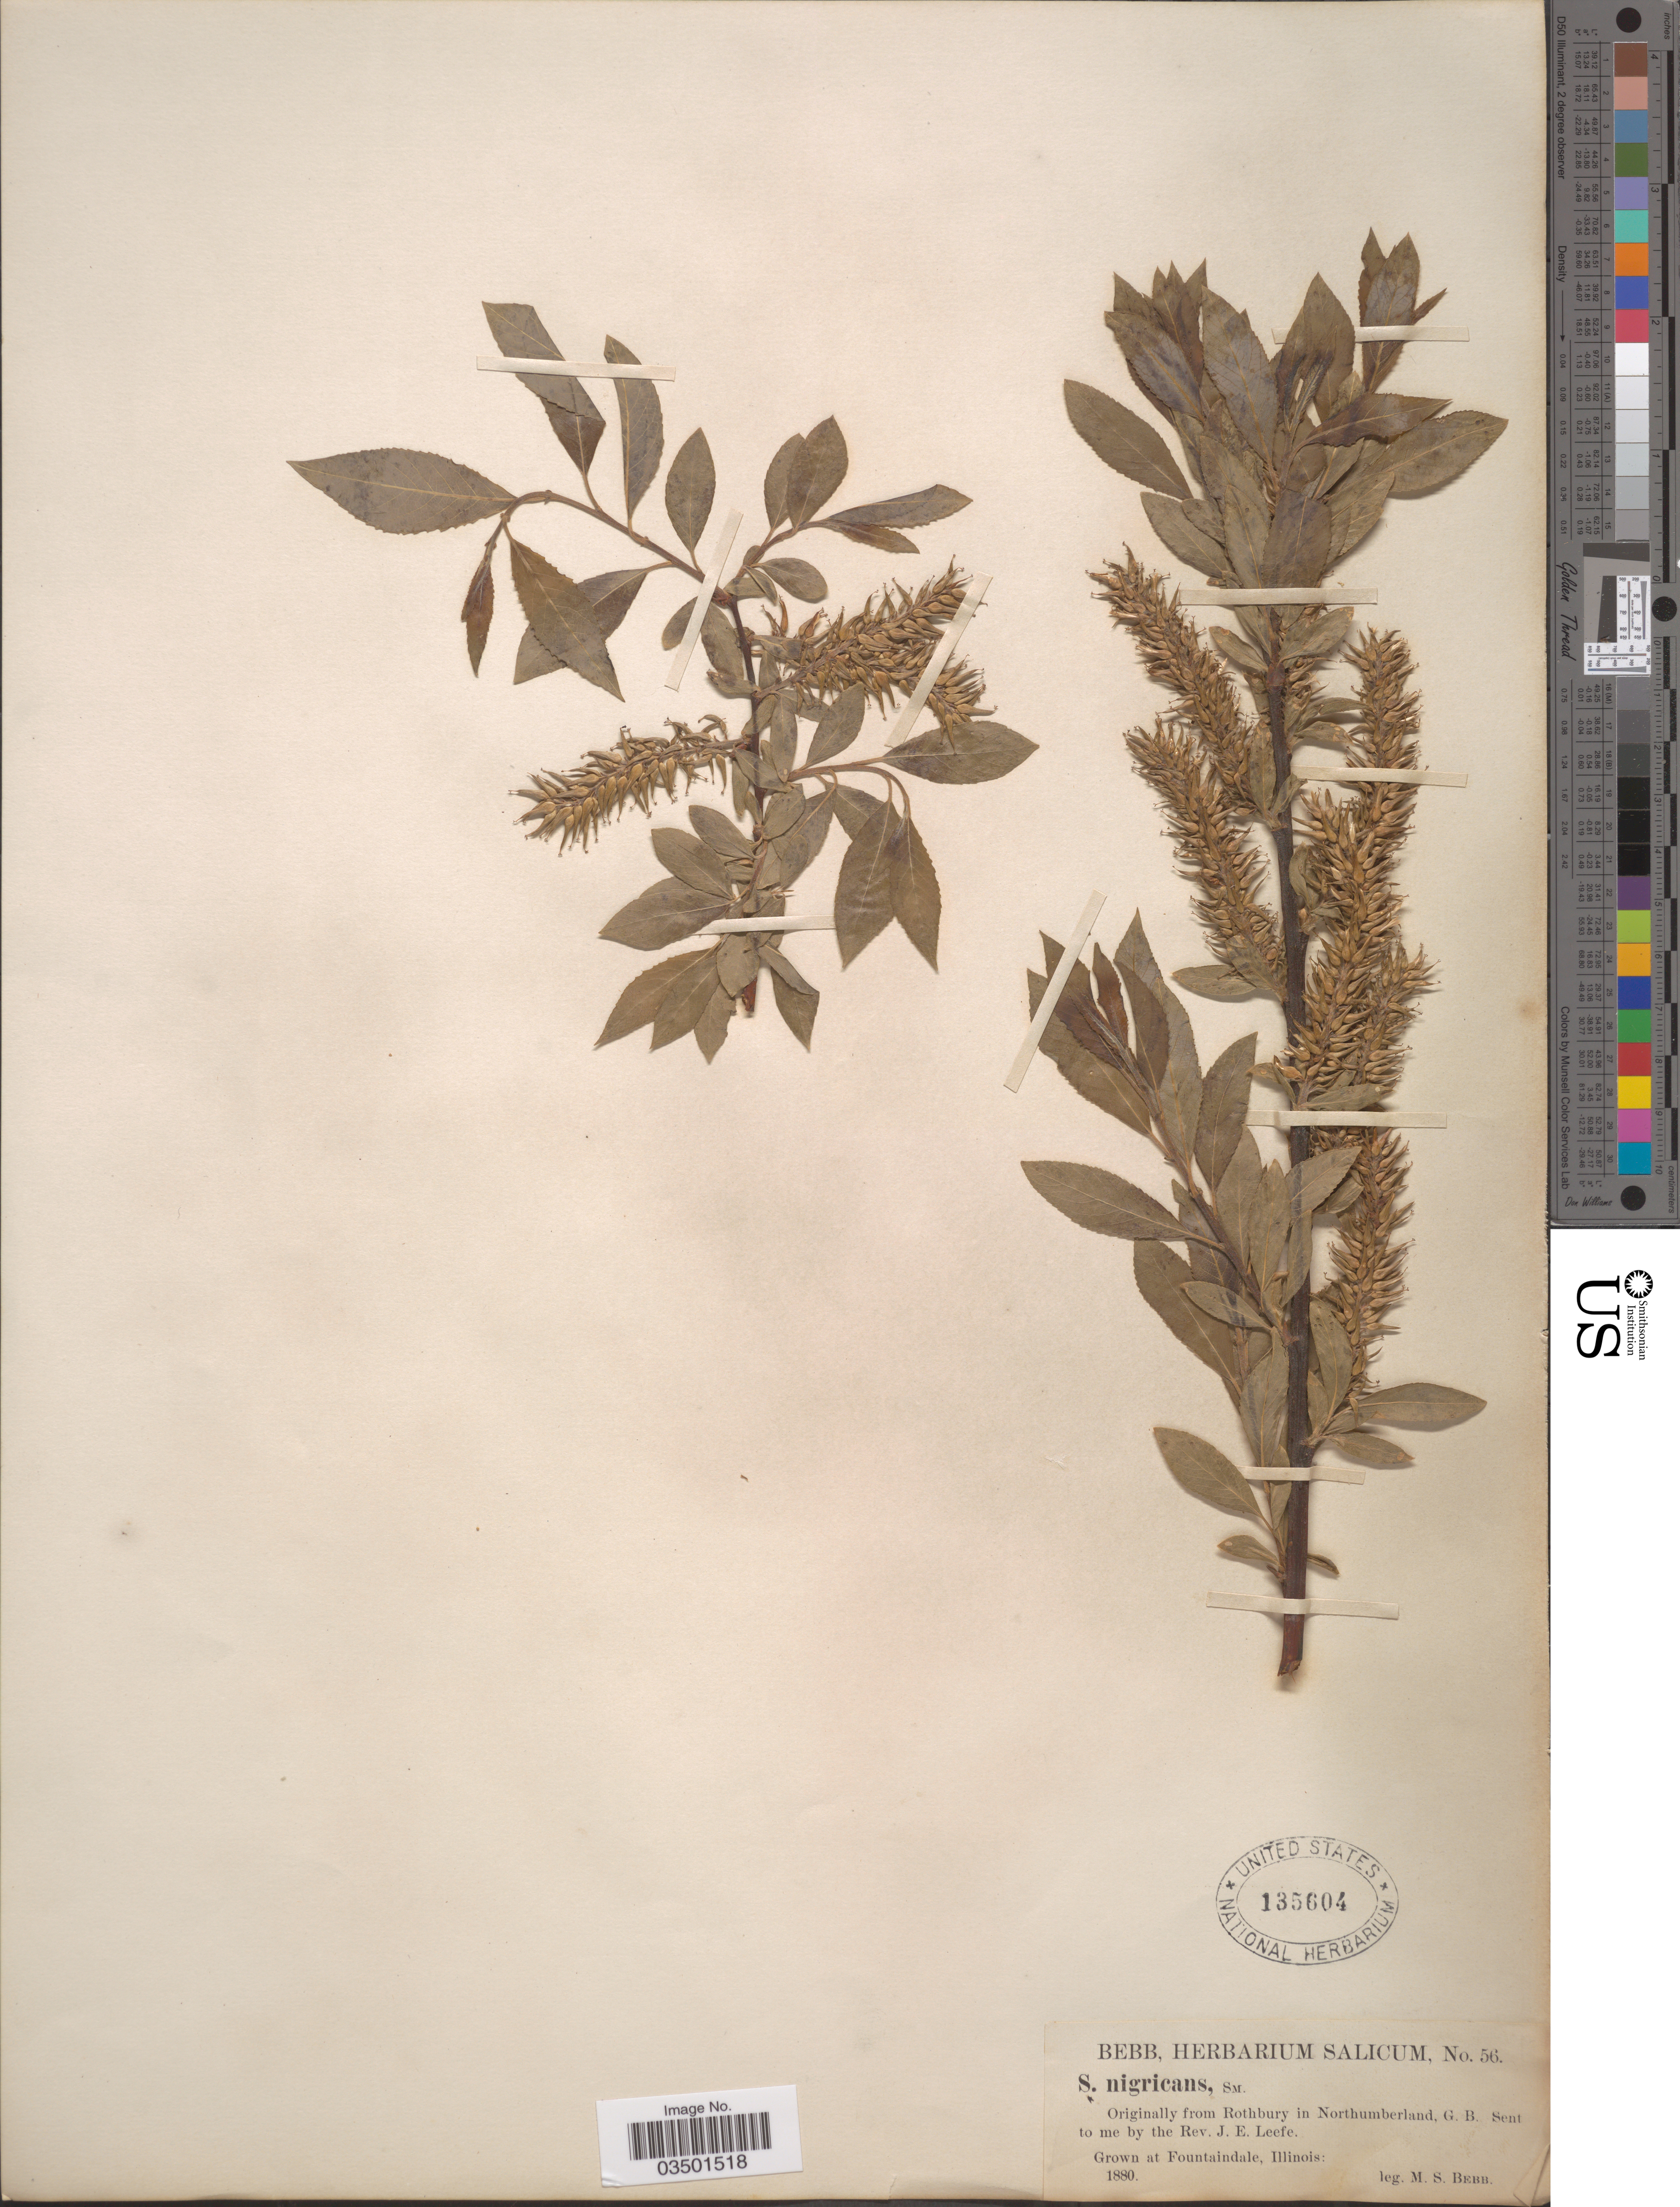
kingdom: Plantae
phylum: Tracheophyta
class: Magnoliopsida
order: Malpighiales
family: Salicaceae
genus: Salix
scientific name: Salix nigricans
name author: Sm.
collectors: M. Bebb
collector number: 56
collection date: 1880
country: United States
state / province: Illinois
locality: Grown at Fountaindale.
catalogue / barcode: US 135604